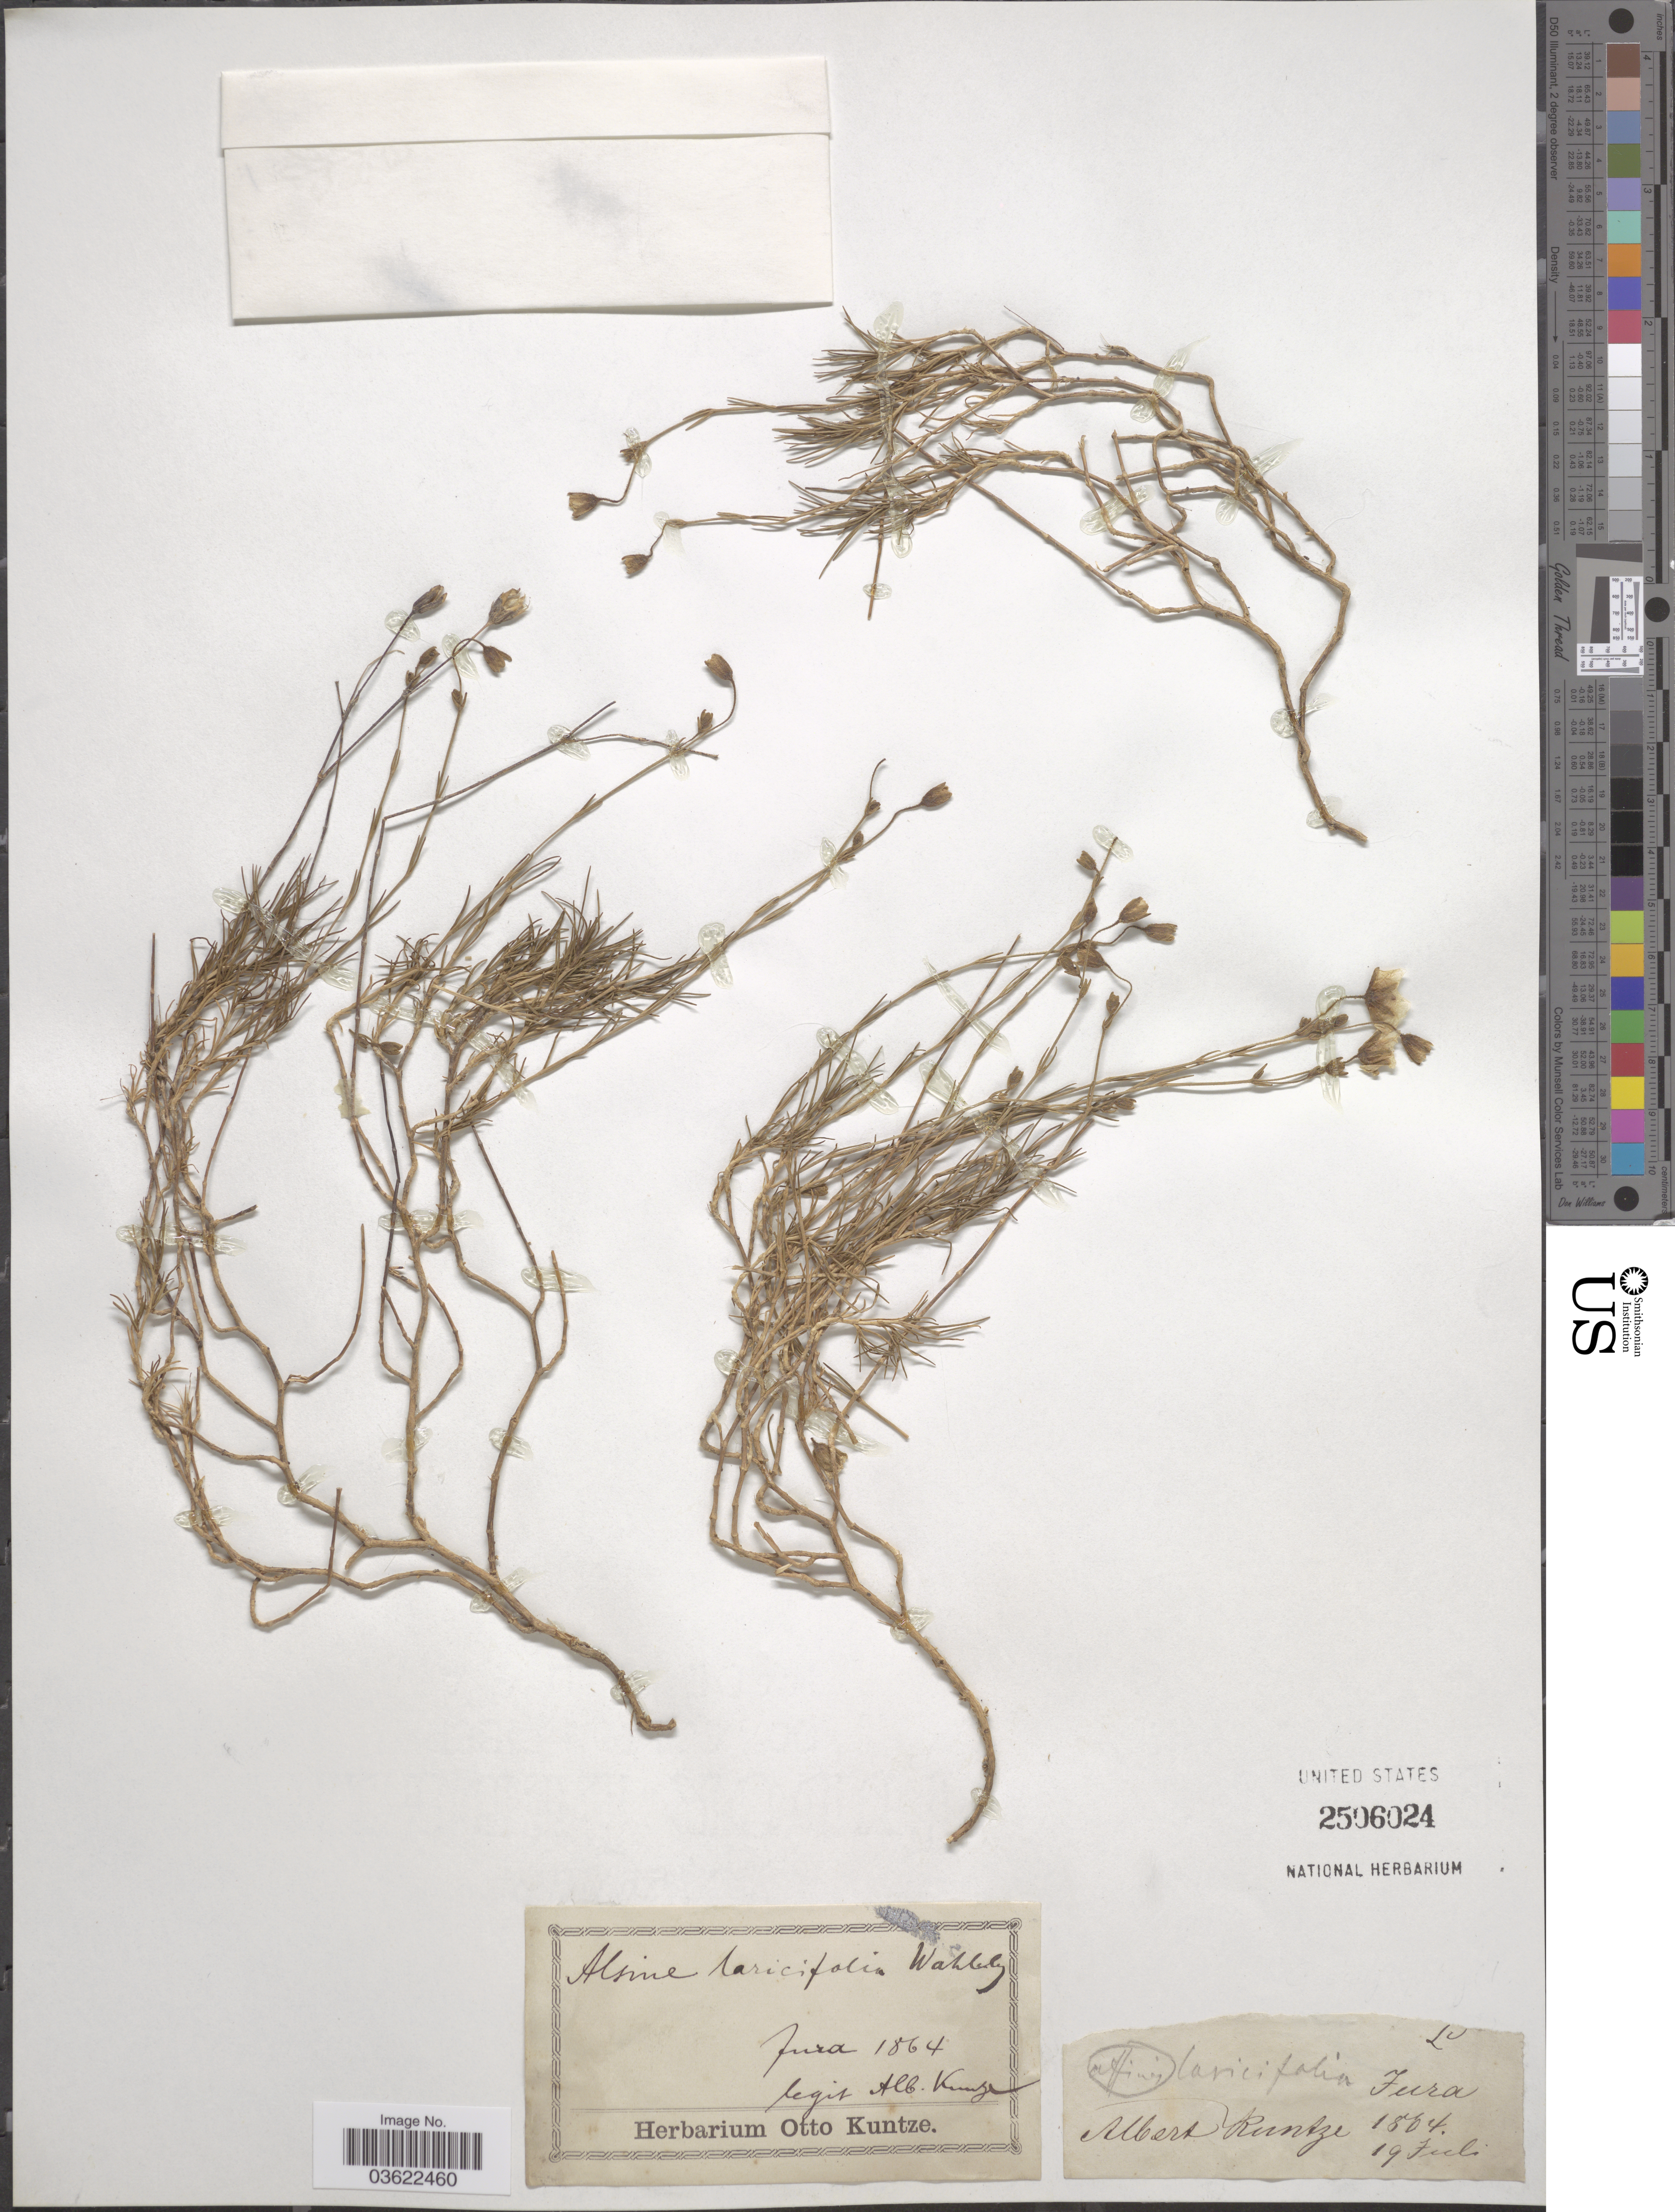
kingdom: Plantae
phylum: Tracheophyta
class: Magnoliopsida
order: Caryophyllales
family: Caryophyllaceae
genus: Cherleria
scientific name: Cherleria laricifolia subsp. diomedis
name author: (Braun-Blanq.) A.J. Moore & Dillenb.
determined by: Strong, Mark T., (BOT), Smithsonian Institution - National Museum of Natural History (UNITED STATES)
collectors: A. Kuntze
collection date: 1864-07-19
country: Switzerland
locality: Jura.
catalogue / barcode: US 2506024